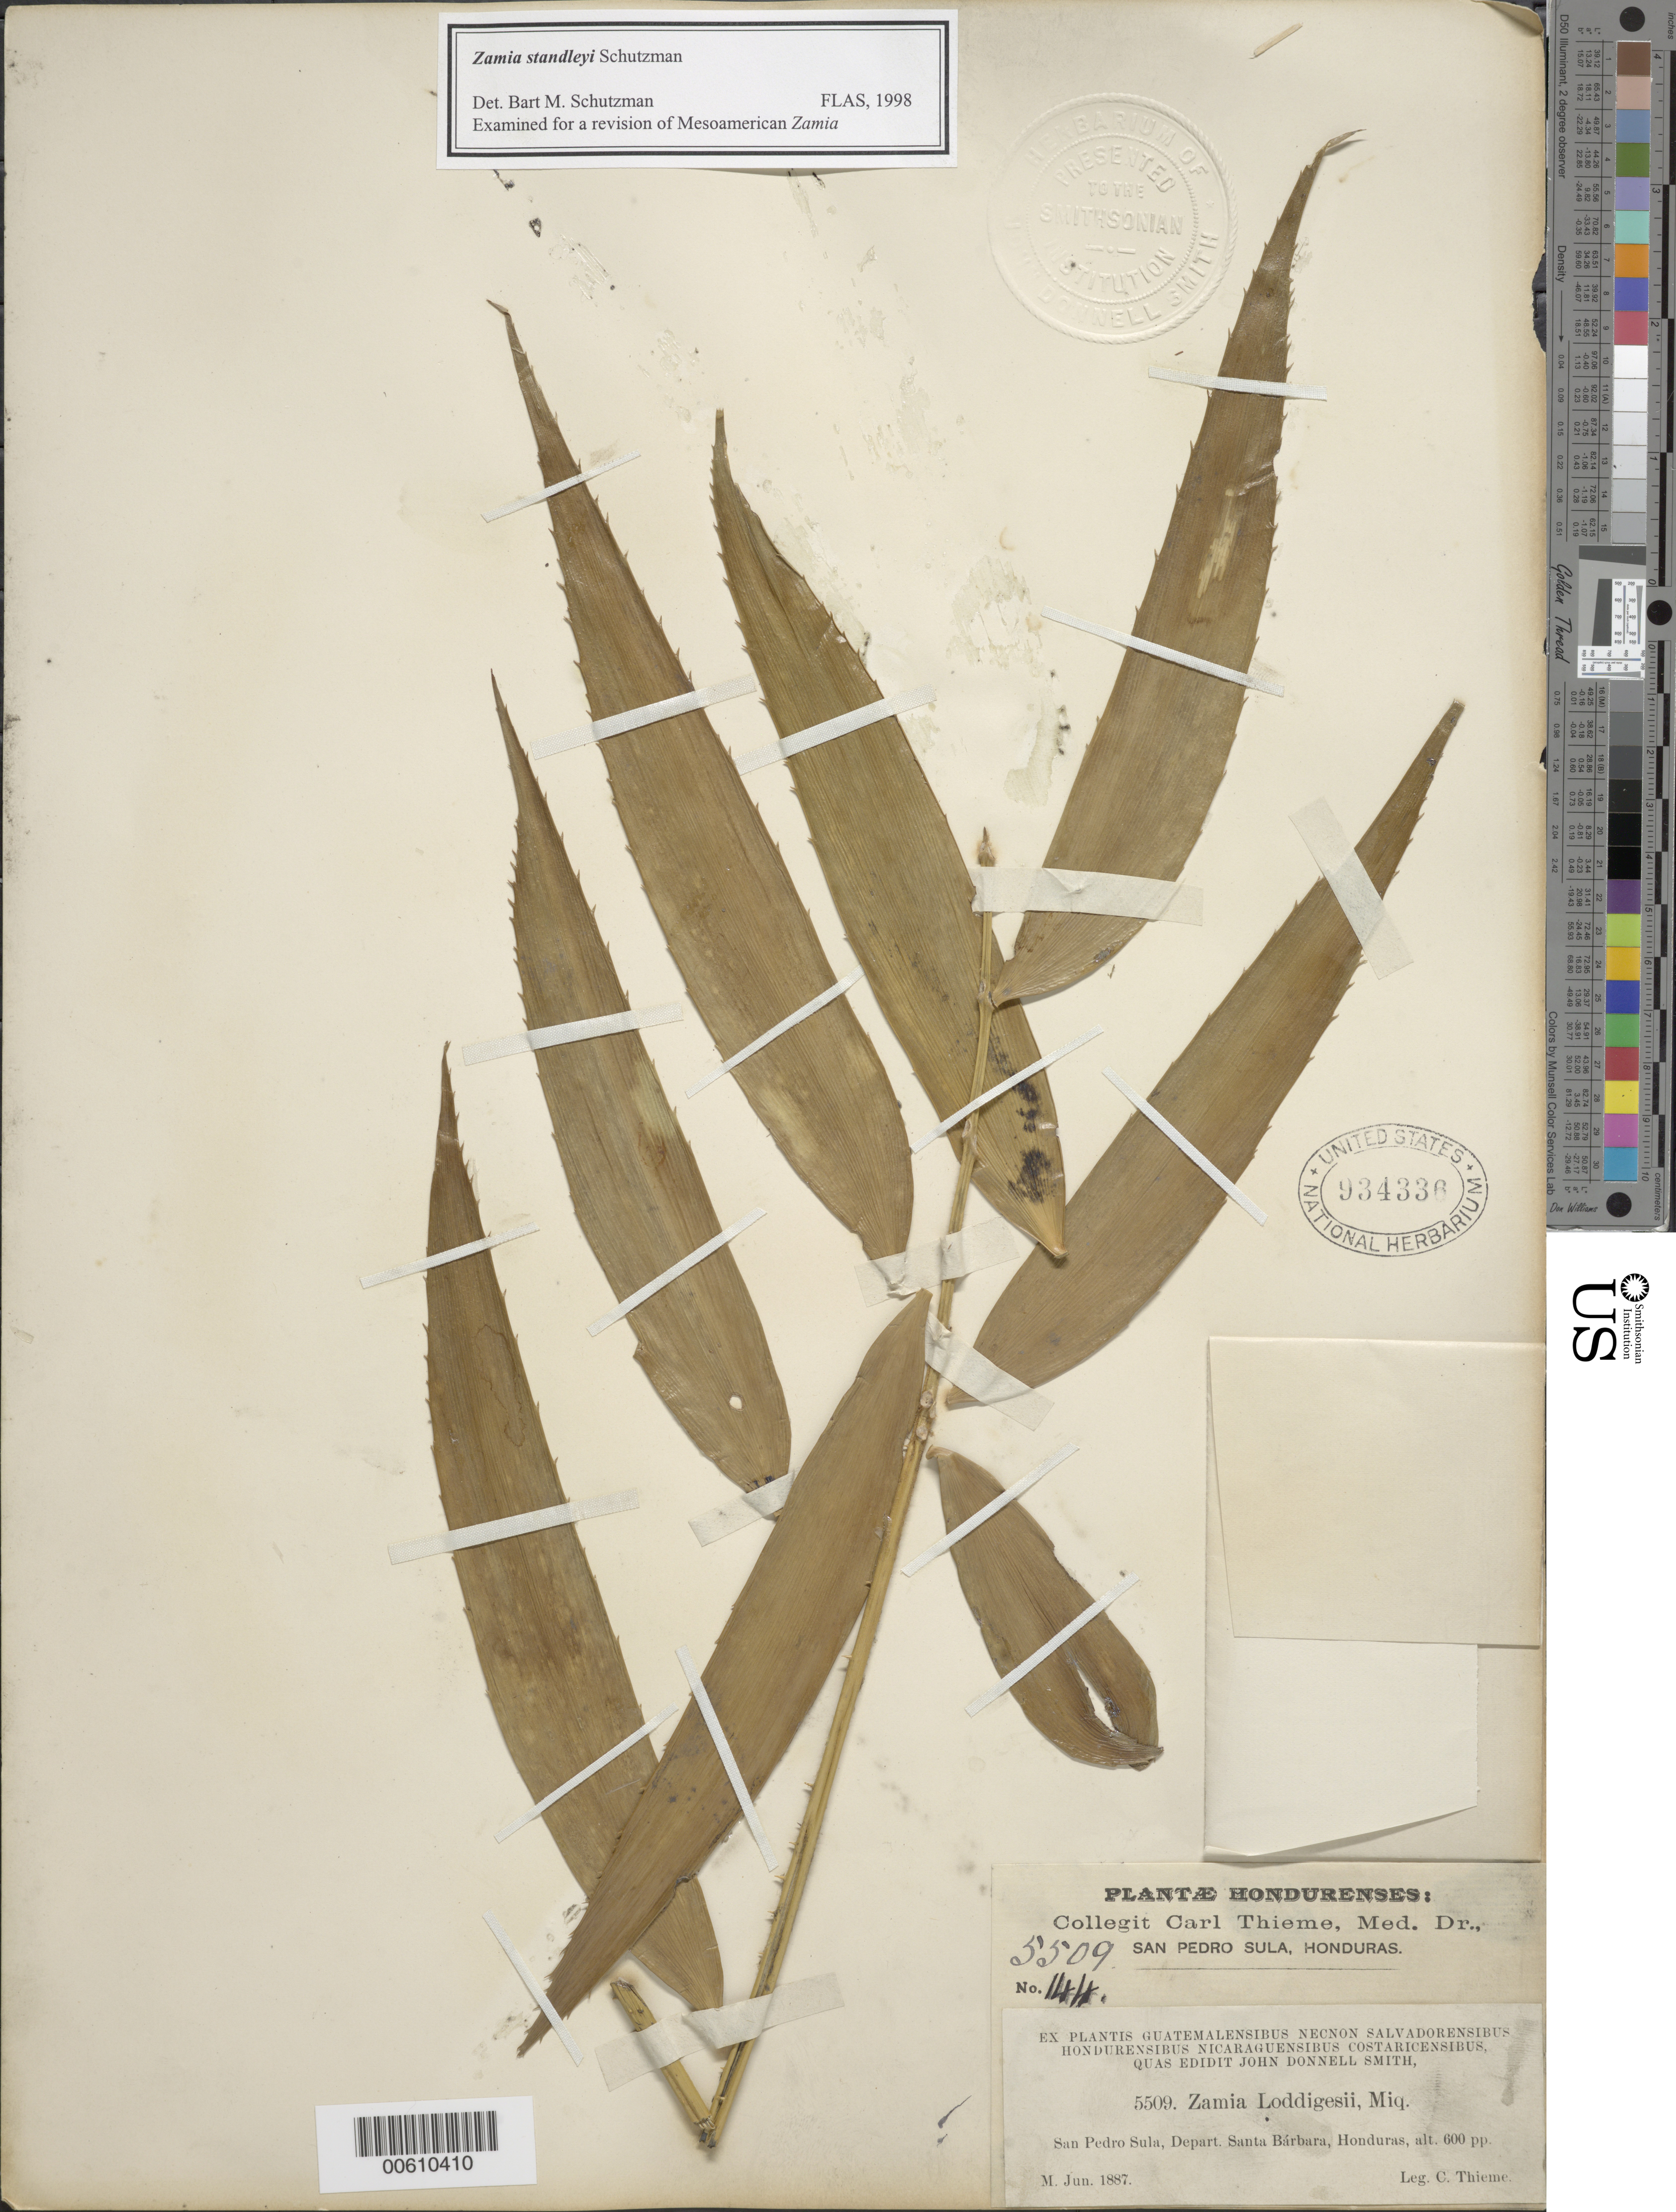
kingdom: Plantae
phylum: Tracheophyta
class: Cycadopsida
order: Cycadales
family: Zamiaceae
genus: Zamia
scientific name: Zamia standleyi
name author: Schutz.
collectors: C. Thieme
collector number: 5509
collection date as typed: Jun 1887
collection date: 1887-06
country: Honduras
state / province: Santa Bárbara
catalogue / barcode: US 934336